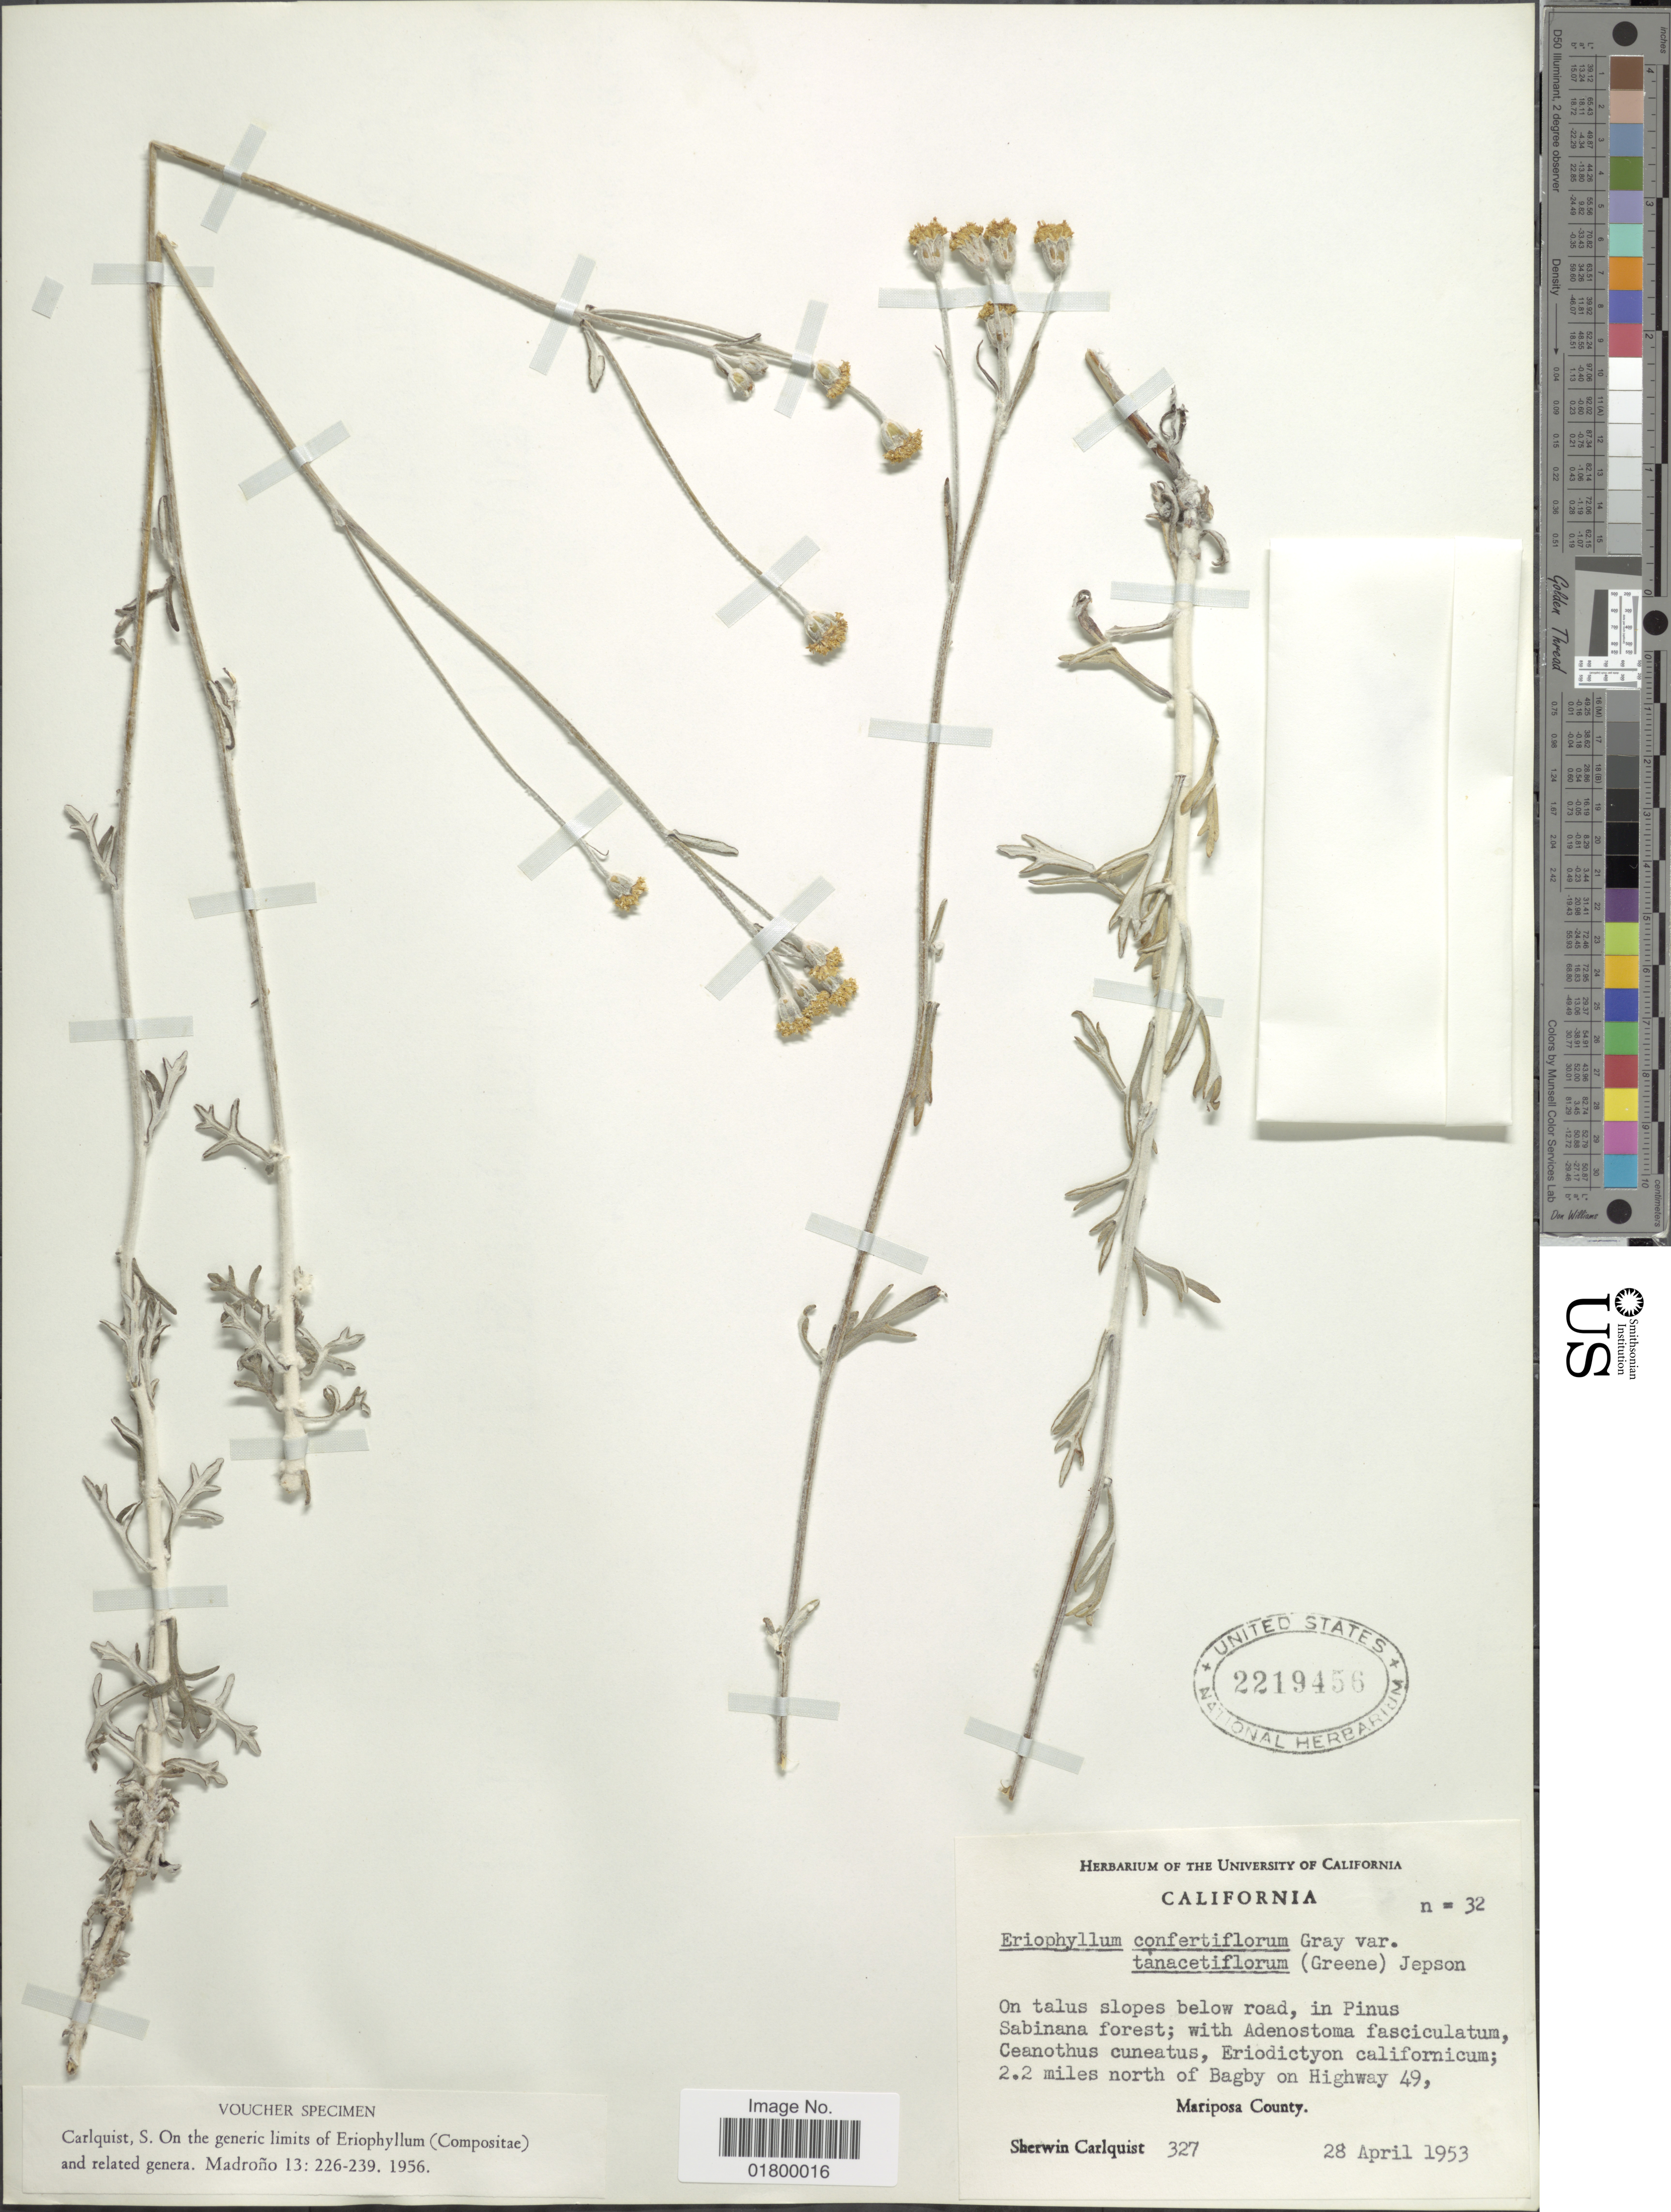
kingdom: Plantae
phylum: Tracheophyta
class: Magnoliopsida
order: Asterales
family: Asteraceae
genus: Eriophyllum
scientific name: Eriophyllum confertiflorum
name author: (DC.) A. Gray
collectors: S. Carlquist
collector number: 327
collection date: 1953-04-28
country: United States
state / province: California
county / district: Mariposa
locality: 2.2 miles north of Bagby on Highway 49, Mariposa County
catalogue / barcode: US 2219456